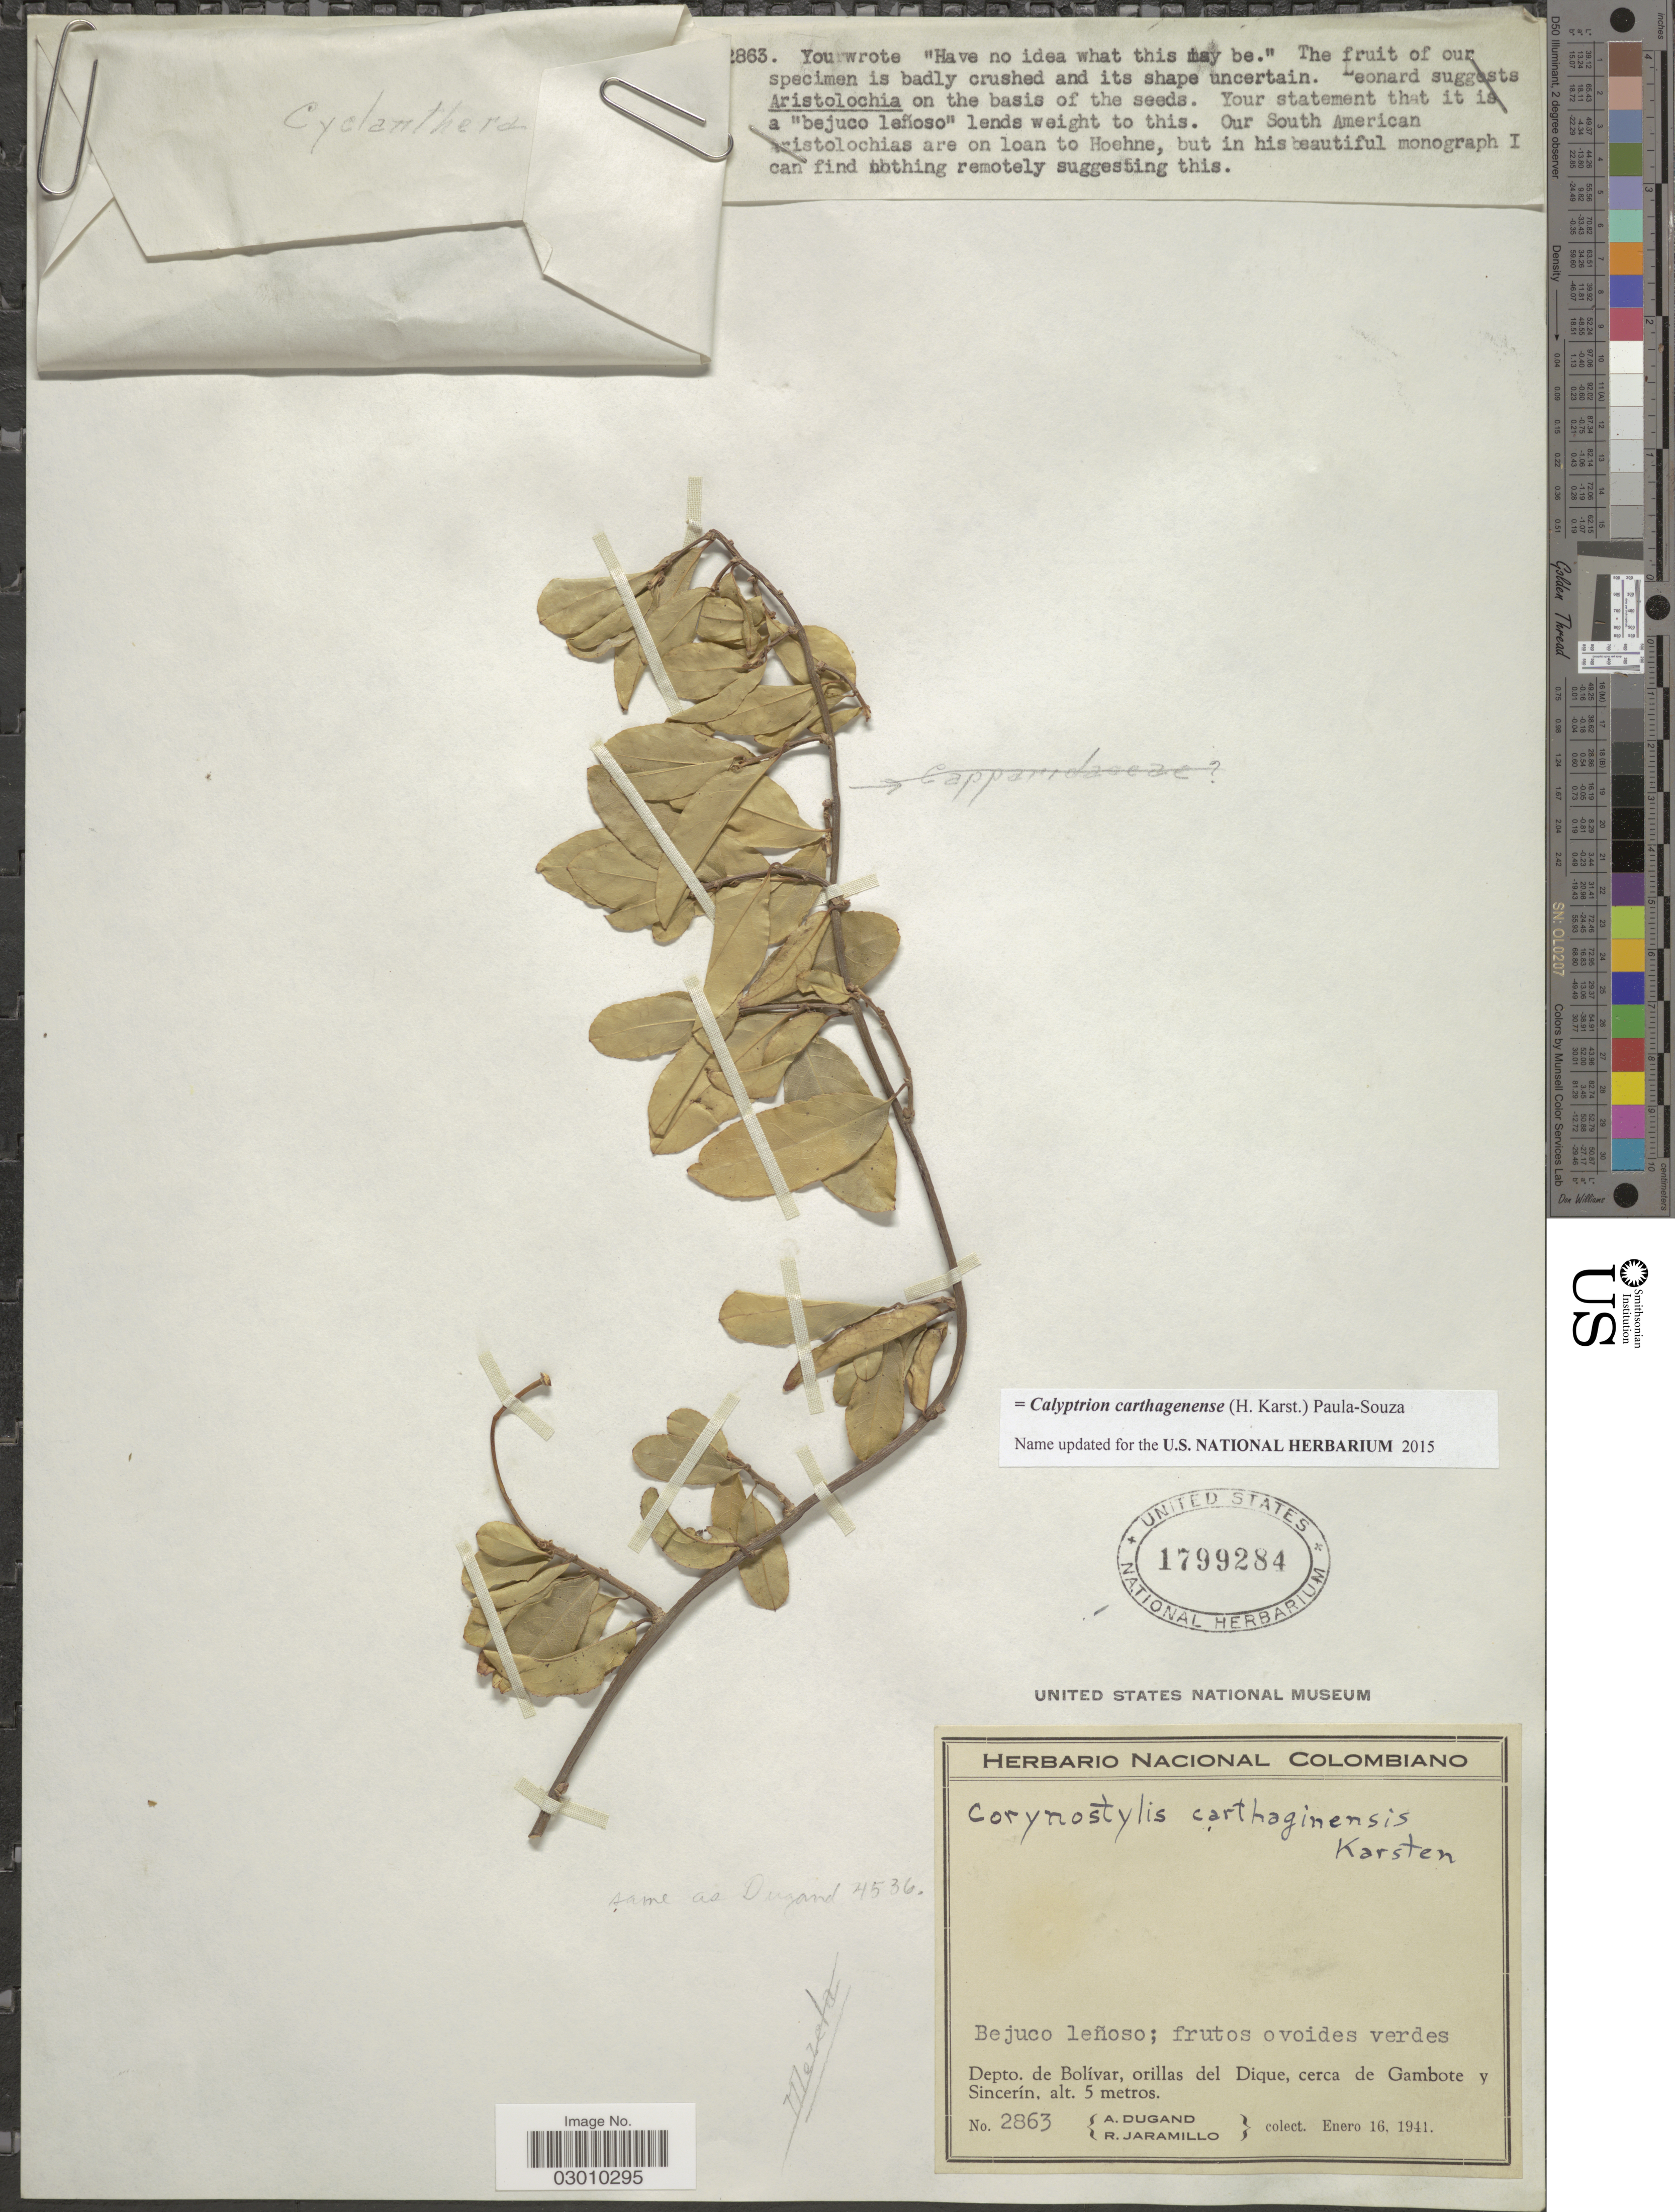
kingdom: Plantae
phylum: Tracheophyta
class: Magnoliopsida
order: Malpighiales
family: Violaceae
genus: Calyptrion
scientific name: Calyptrion carthagenense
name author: (H. Karst.) Paula-Souza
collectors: A. Dugand & R. Jaramillo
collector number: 2863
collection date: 1941-01-16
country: Colombia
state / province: Bolívar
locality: Depto. de Bolívar, orillas del Dique, cerca de Gambote y Sincerín.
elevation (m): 5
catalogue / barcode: US 1799284